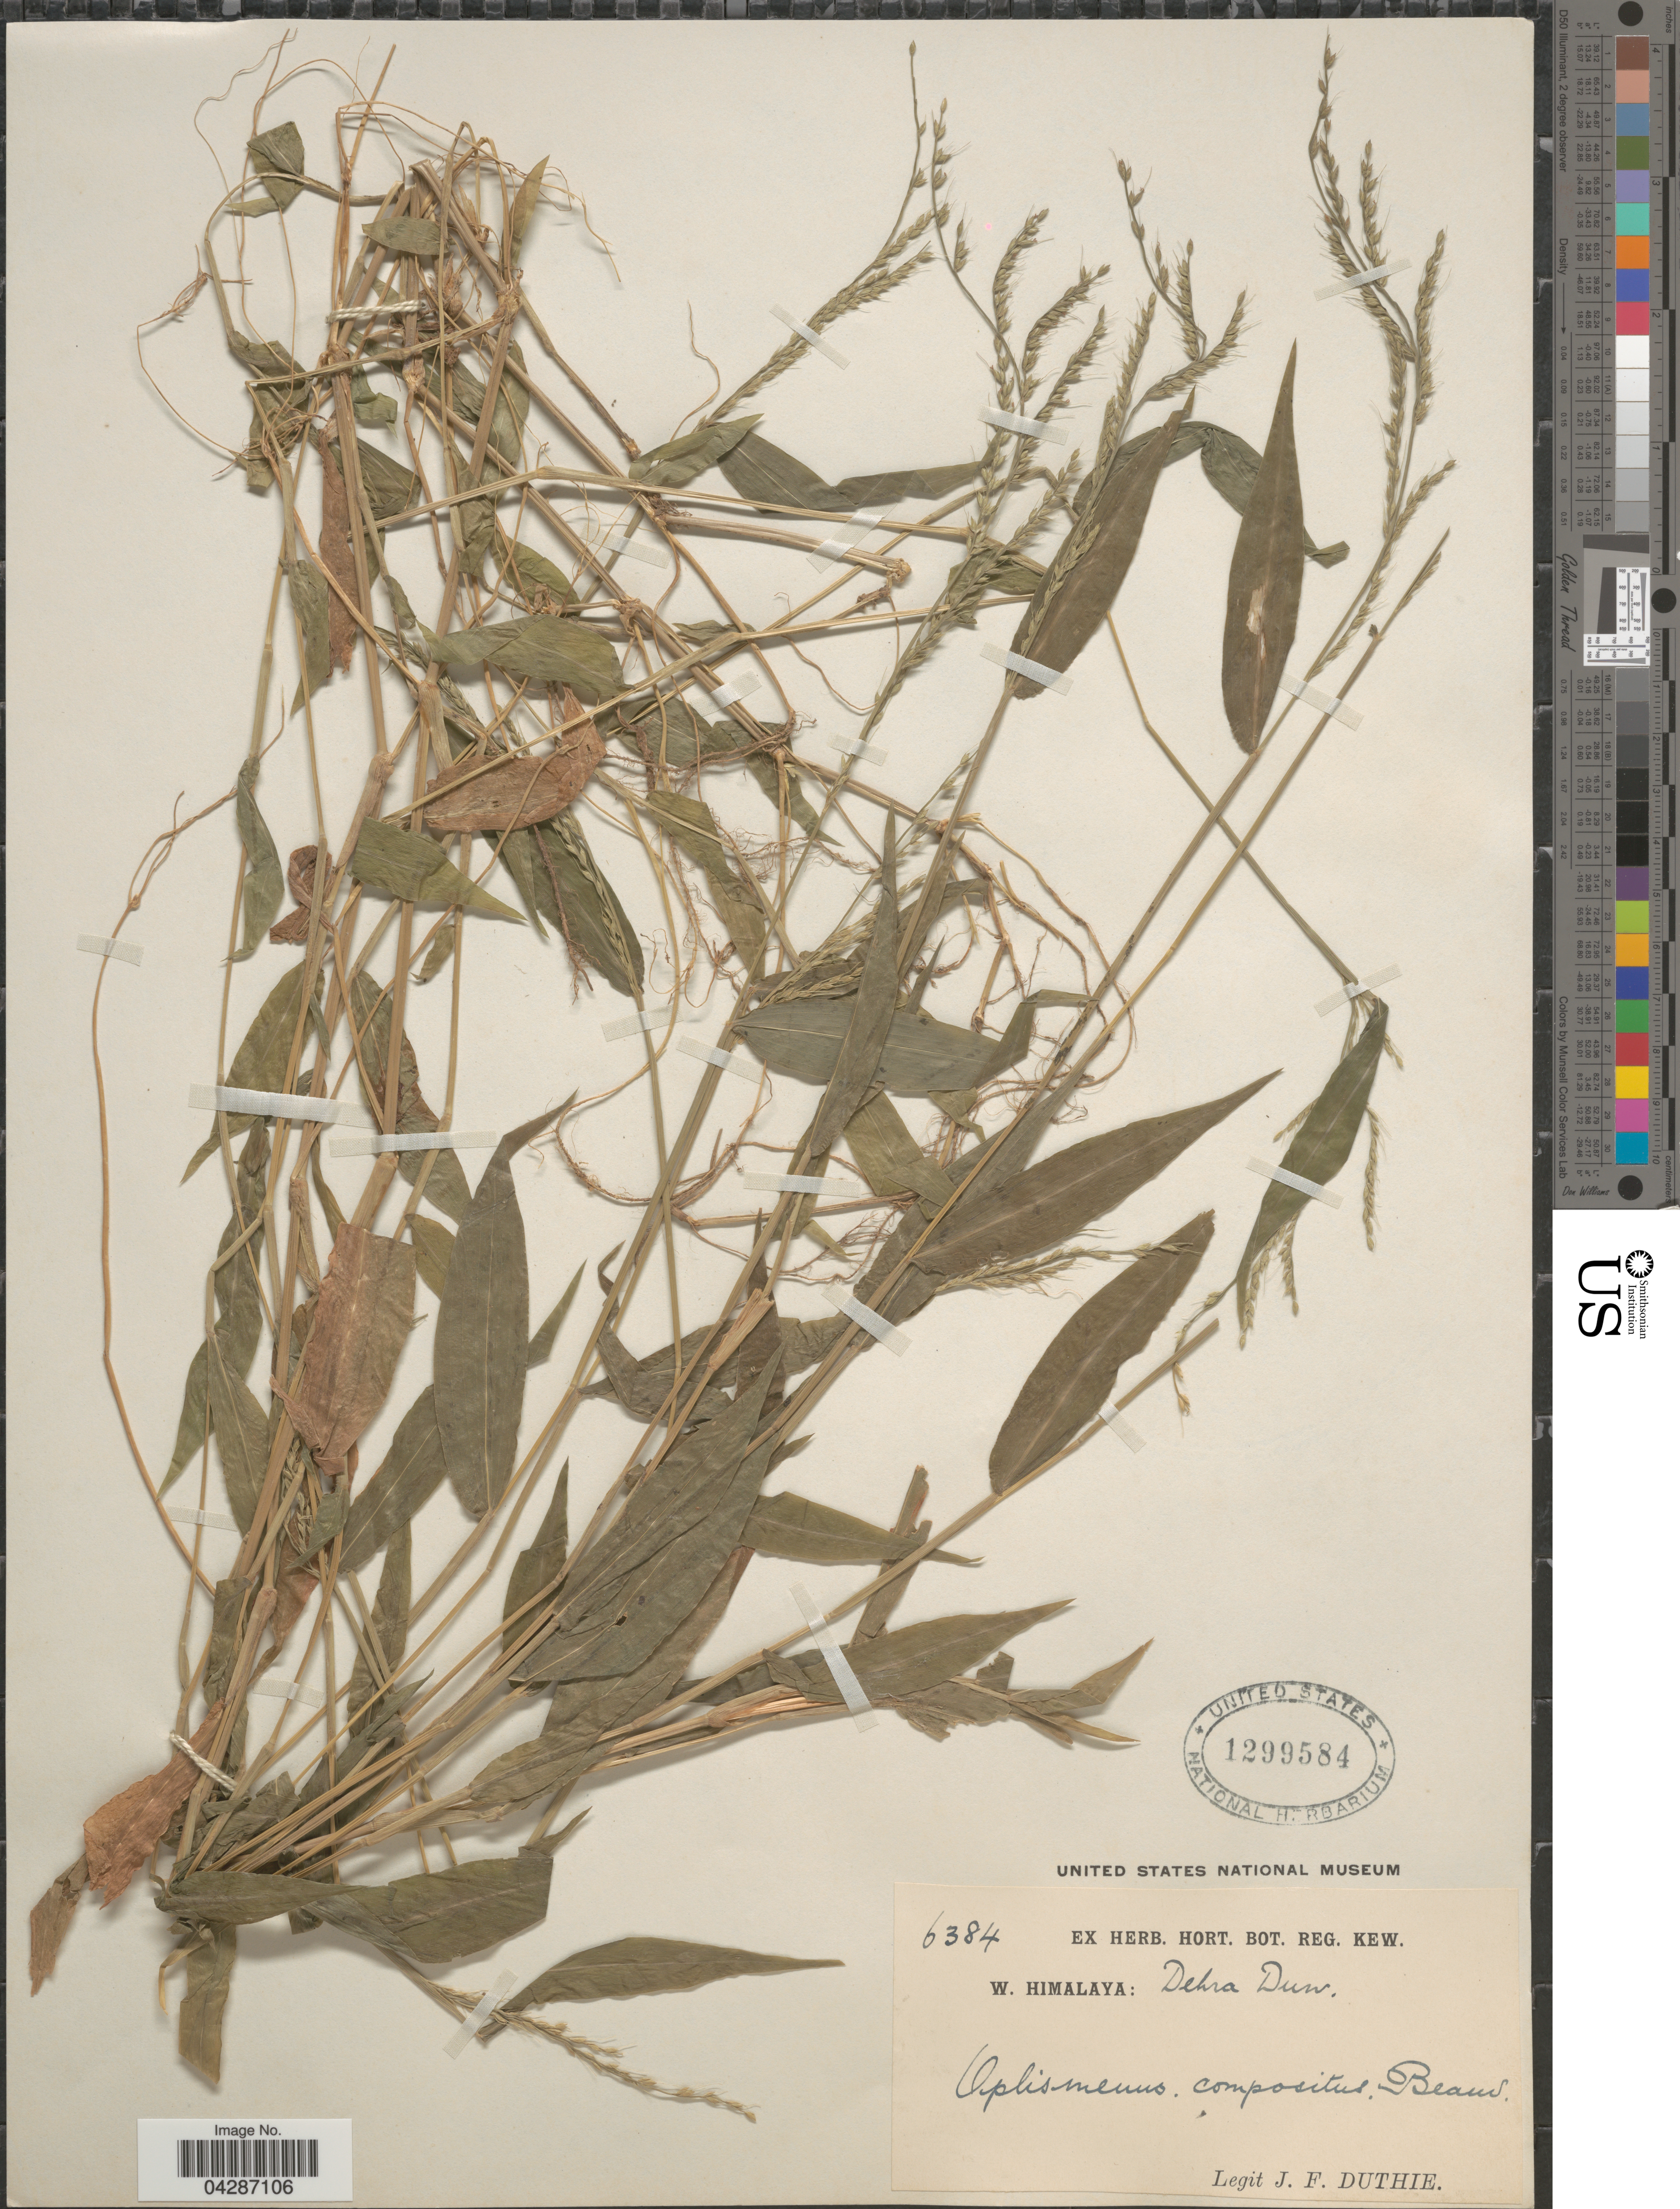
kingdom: Plantae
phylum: Tracheophyta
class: Liliopsida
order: Poales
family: Poaceae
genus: Oplismenus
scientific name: Oplismenus compositus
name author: (L.) P. Beauv.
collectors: J. F. Duthie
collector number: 6384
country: India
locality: W. Himalaya: Dehra Dun.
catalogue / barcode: US 1299584